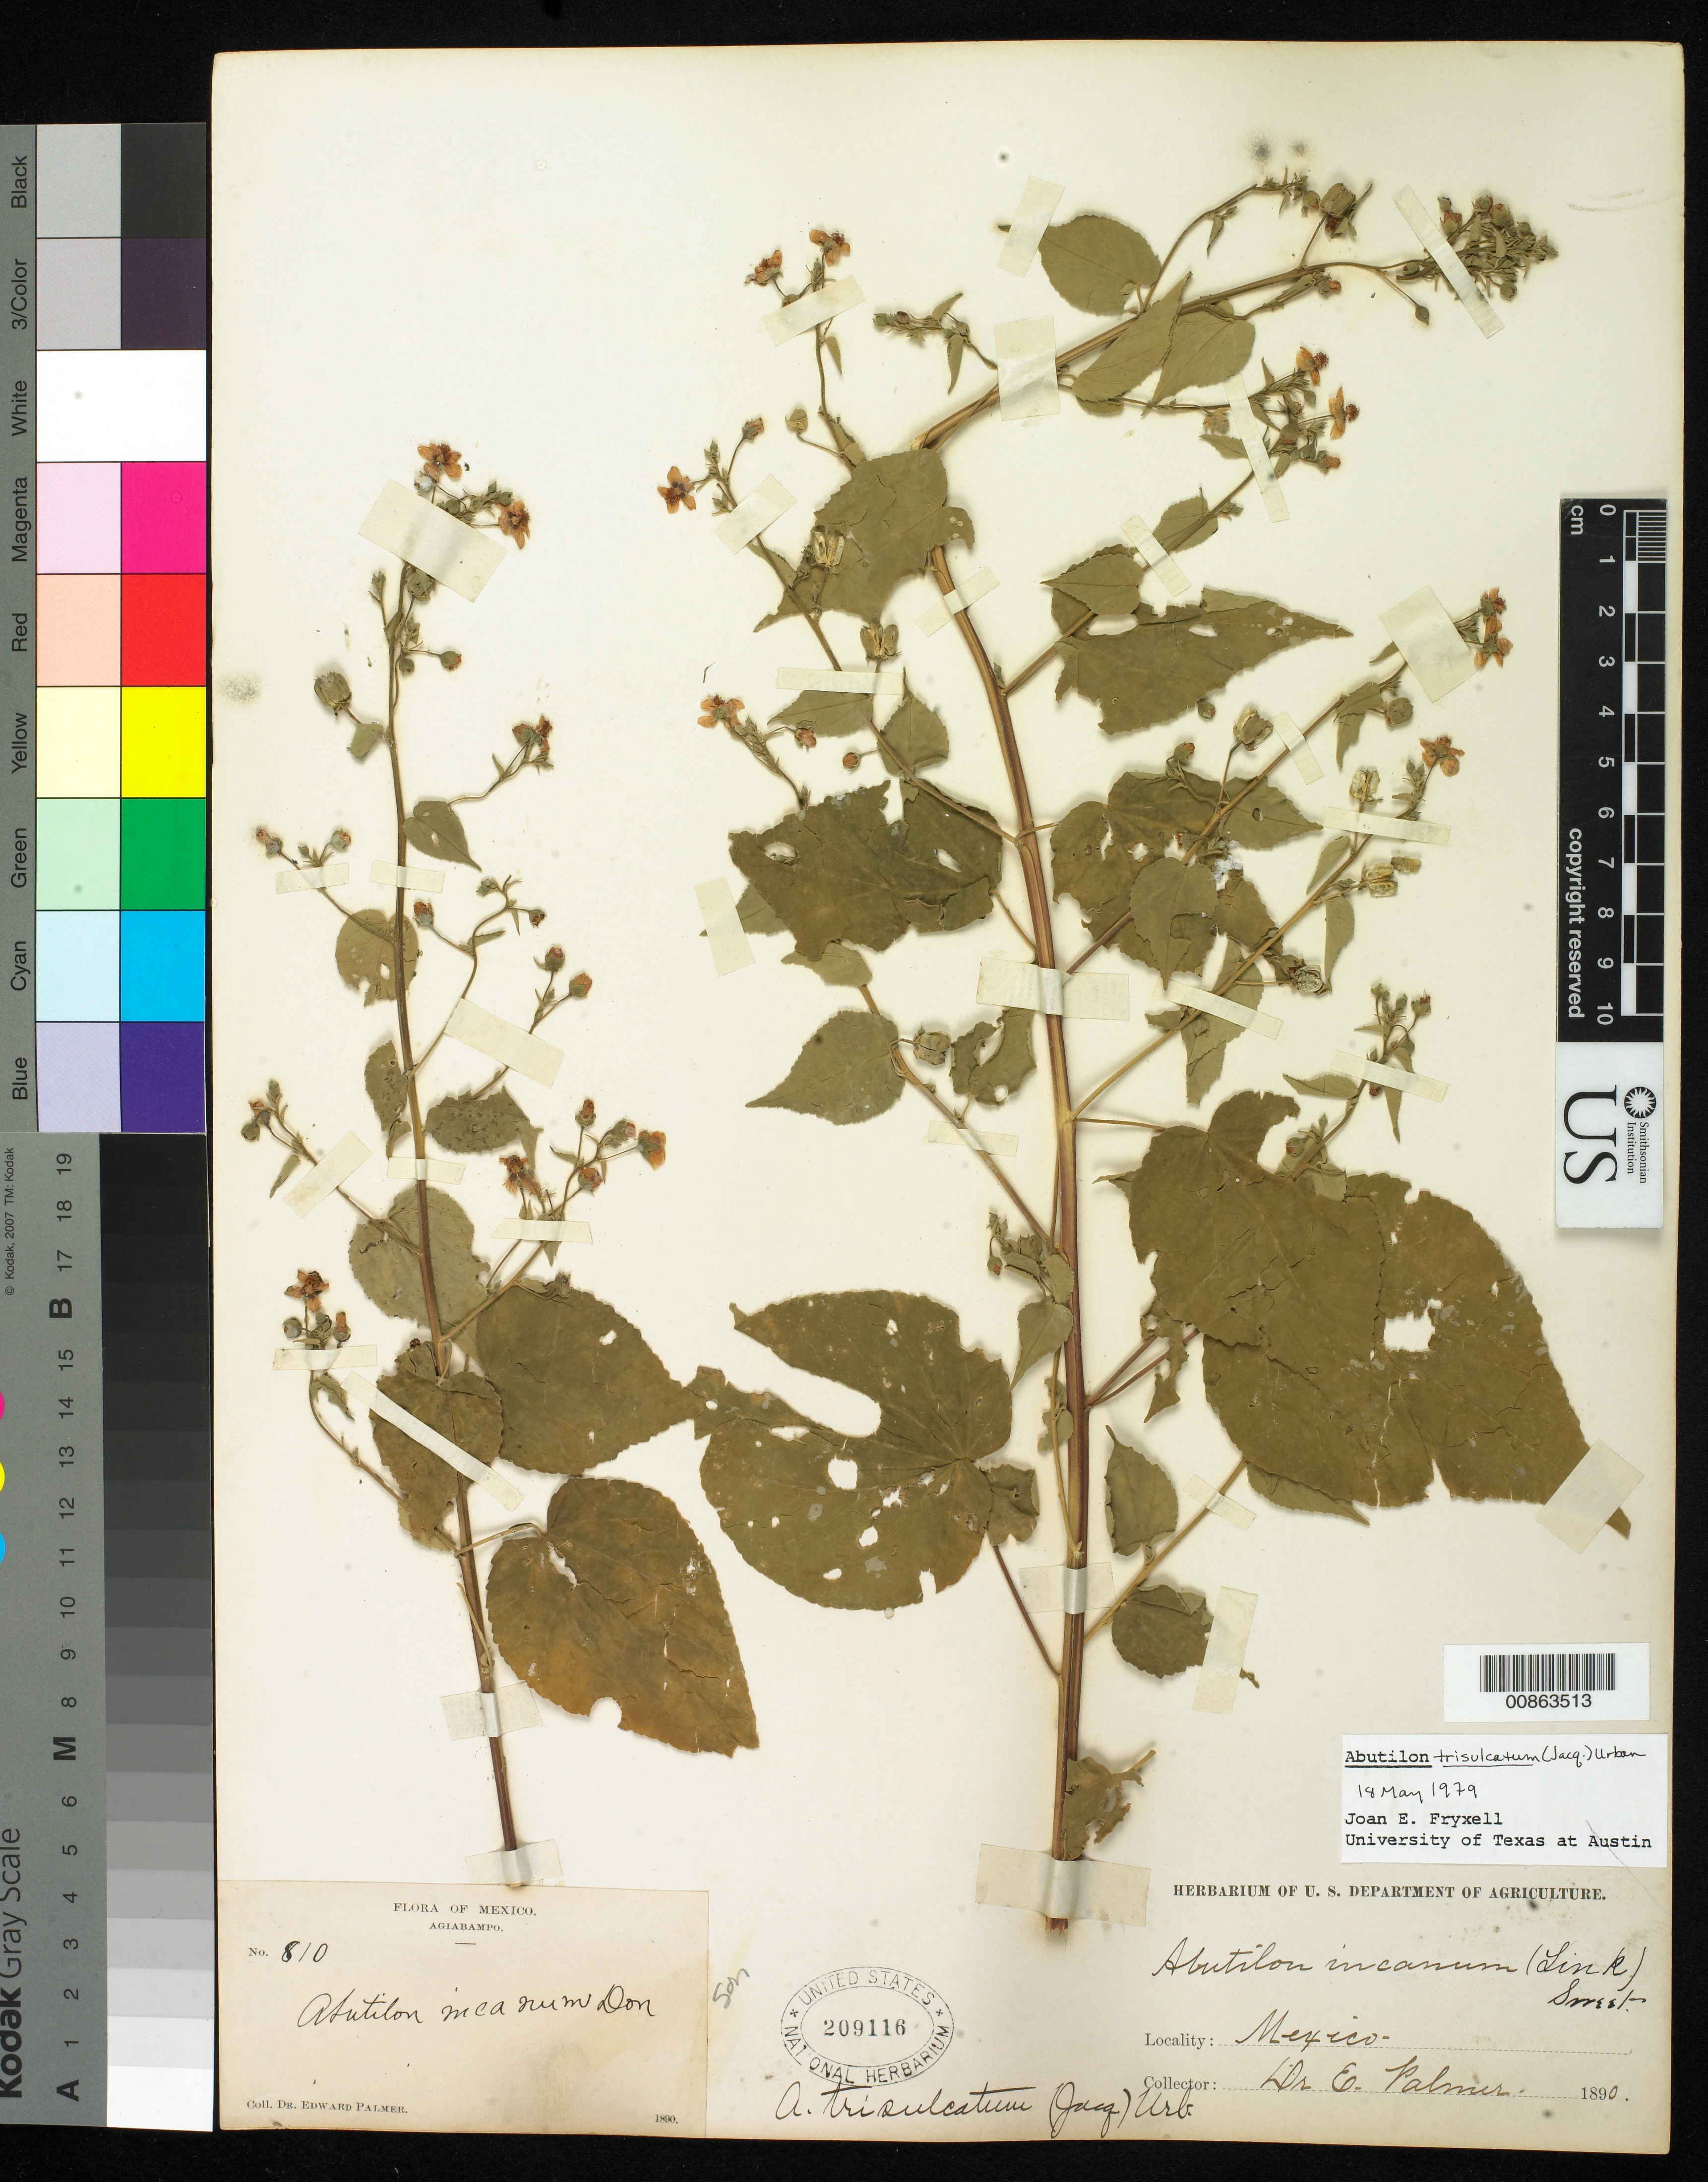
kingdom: Plantae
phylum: Tracheophyta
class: Magnoliopsida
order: Malvales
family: Malvaceae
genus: Abutilon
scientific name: Abutilon trisulcatum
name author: (Jacq.) Urb.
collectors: E. Palmer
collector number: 810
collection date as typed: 1890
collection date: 1890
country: Mexico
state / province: Sonora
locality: Agiabampo, Sonora.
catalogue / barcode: US 209116